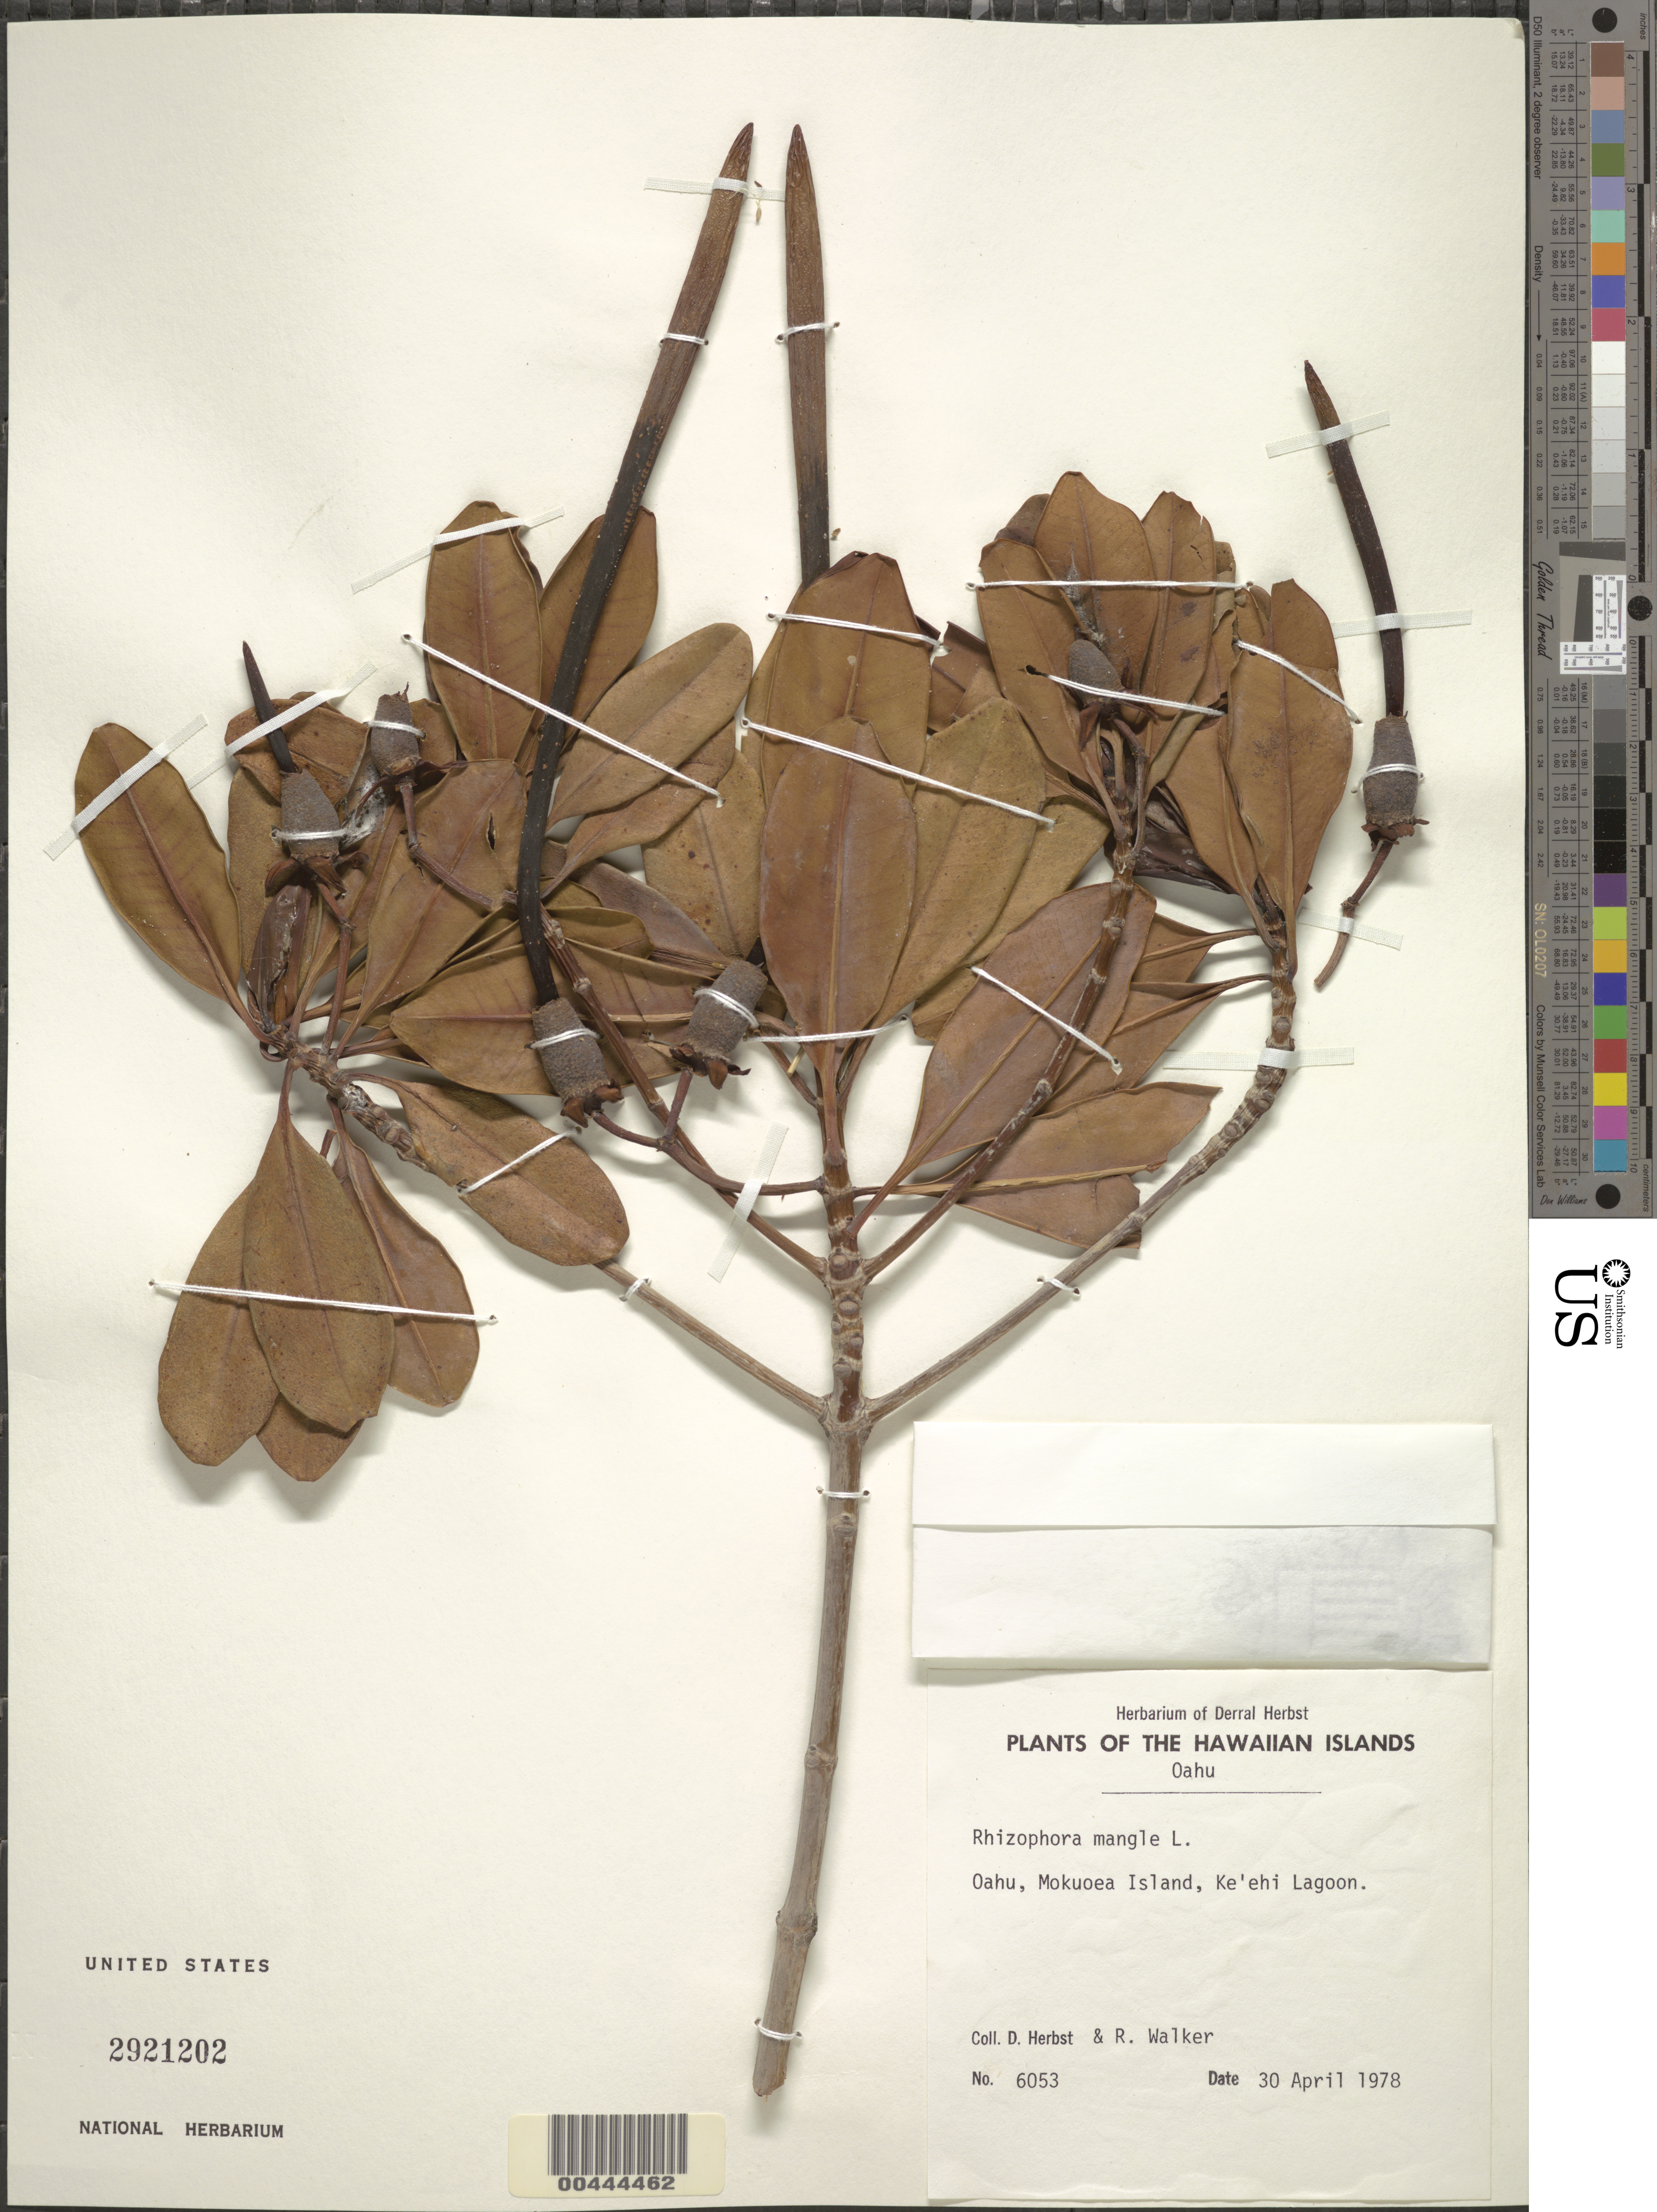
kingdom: Plantae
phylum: Tracheophyta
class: Magnoliopsida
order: Malpighiales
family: Rhizophoraceae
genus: Rhizophora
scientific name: Rhizophora mangle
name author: L.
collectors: D. R. Herbst & R. Walker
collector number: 6053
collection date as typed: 30 Apr 1978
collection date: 1978-04-30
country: United States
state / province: Hawaii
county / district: Honolulu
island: Oahu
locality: Mokuoea Island, Ke'ehi Lagoon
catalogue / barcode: US 2921202